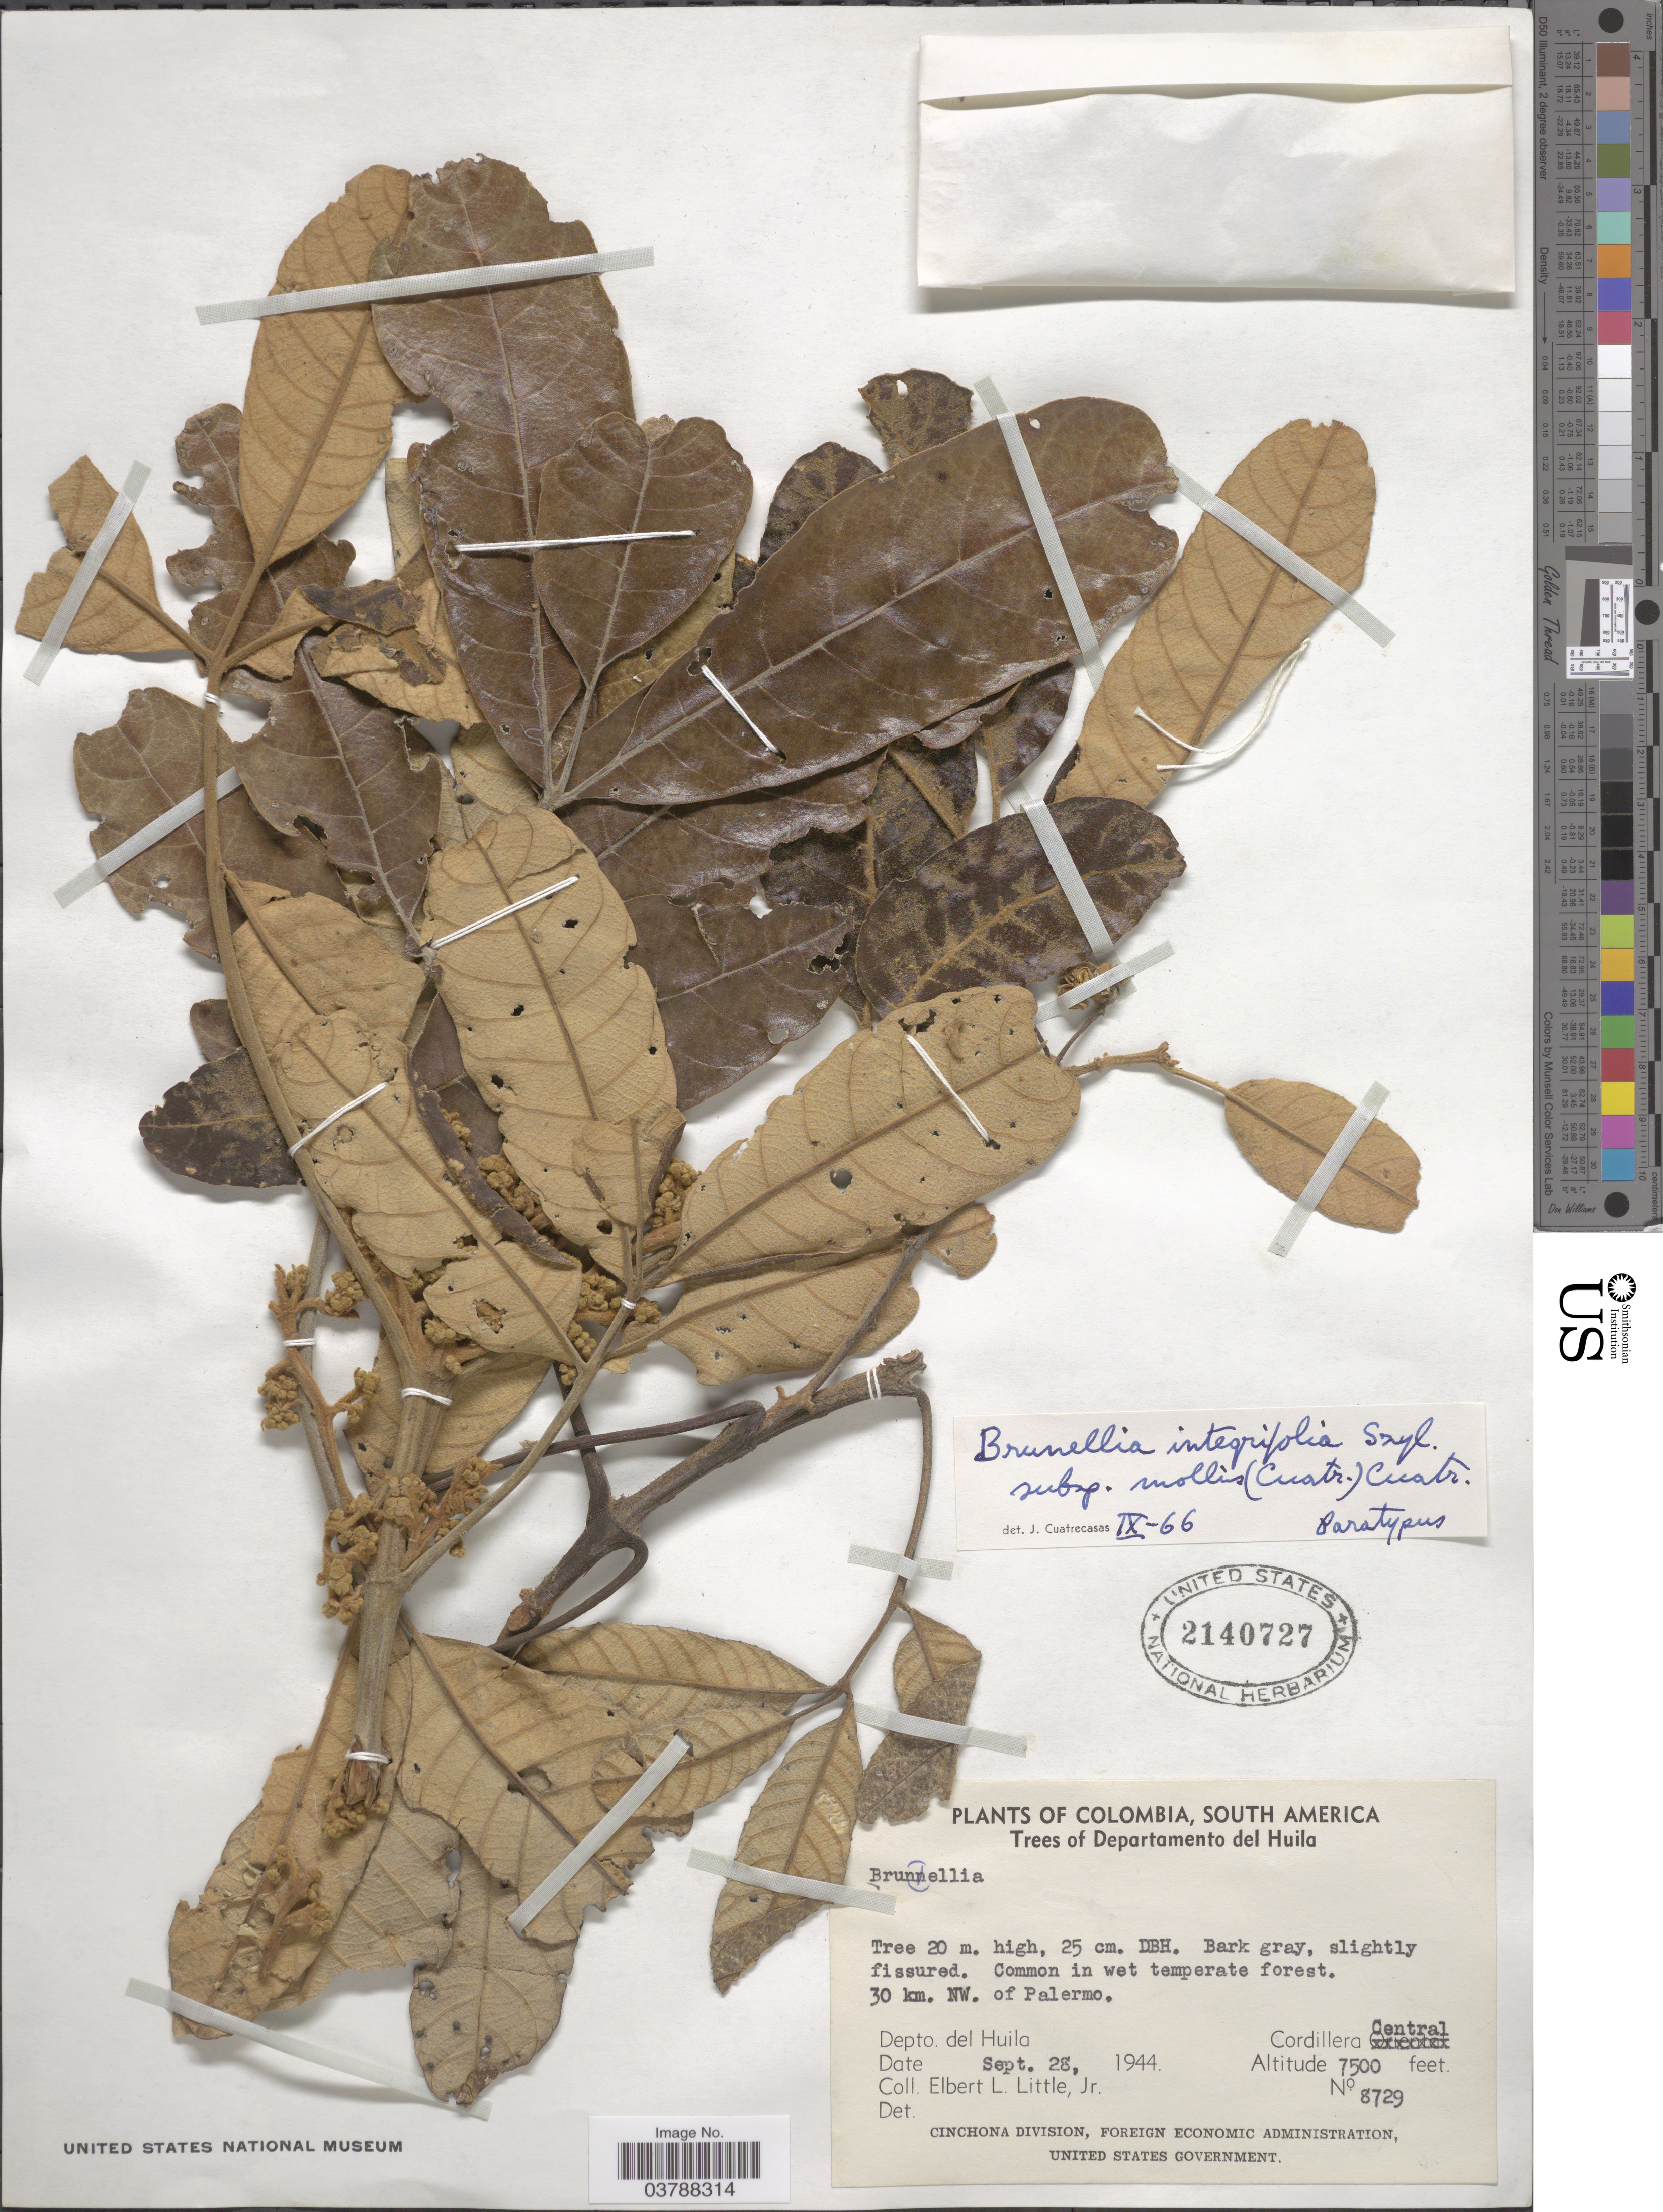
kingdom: Plantae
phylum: Tracheophyta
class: Magnoliopsida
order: Oxalidales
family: Brunelliaceae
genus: Brunellia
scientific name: Brunellia integrifolia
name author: Szyszyl.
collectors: E. L. Little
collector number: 8729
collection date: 1944-09-28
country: Colombia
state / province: Huila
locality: Departamento de Huila. 30 km. NW. of Palermo. Depto. del Huila. Cordillera Central.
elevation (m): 2286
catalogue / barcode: US 2140727